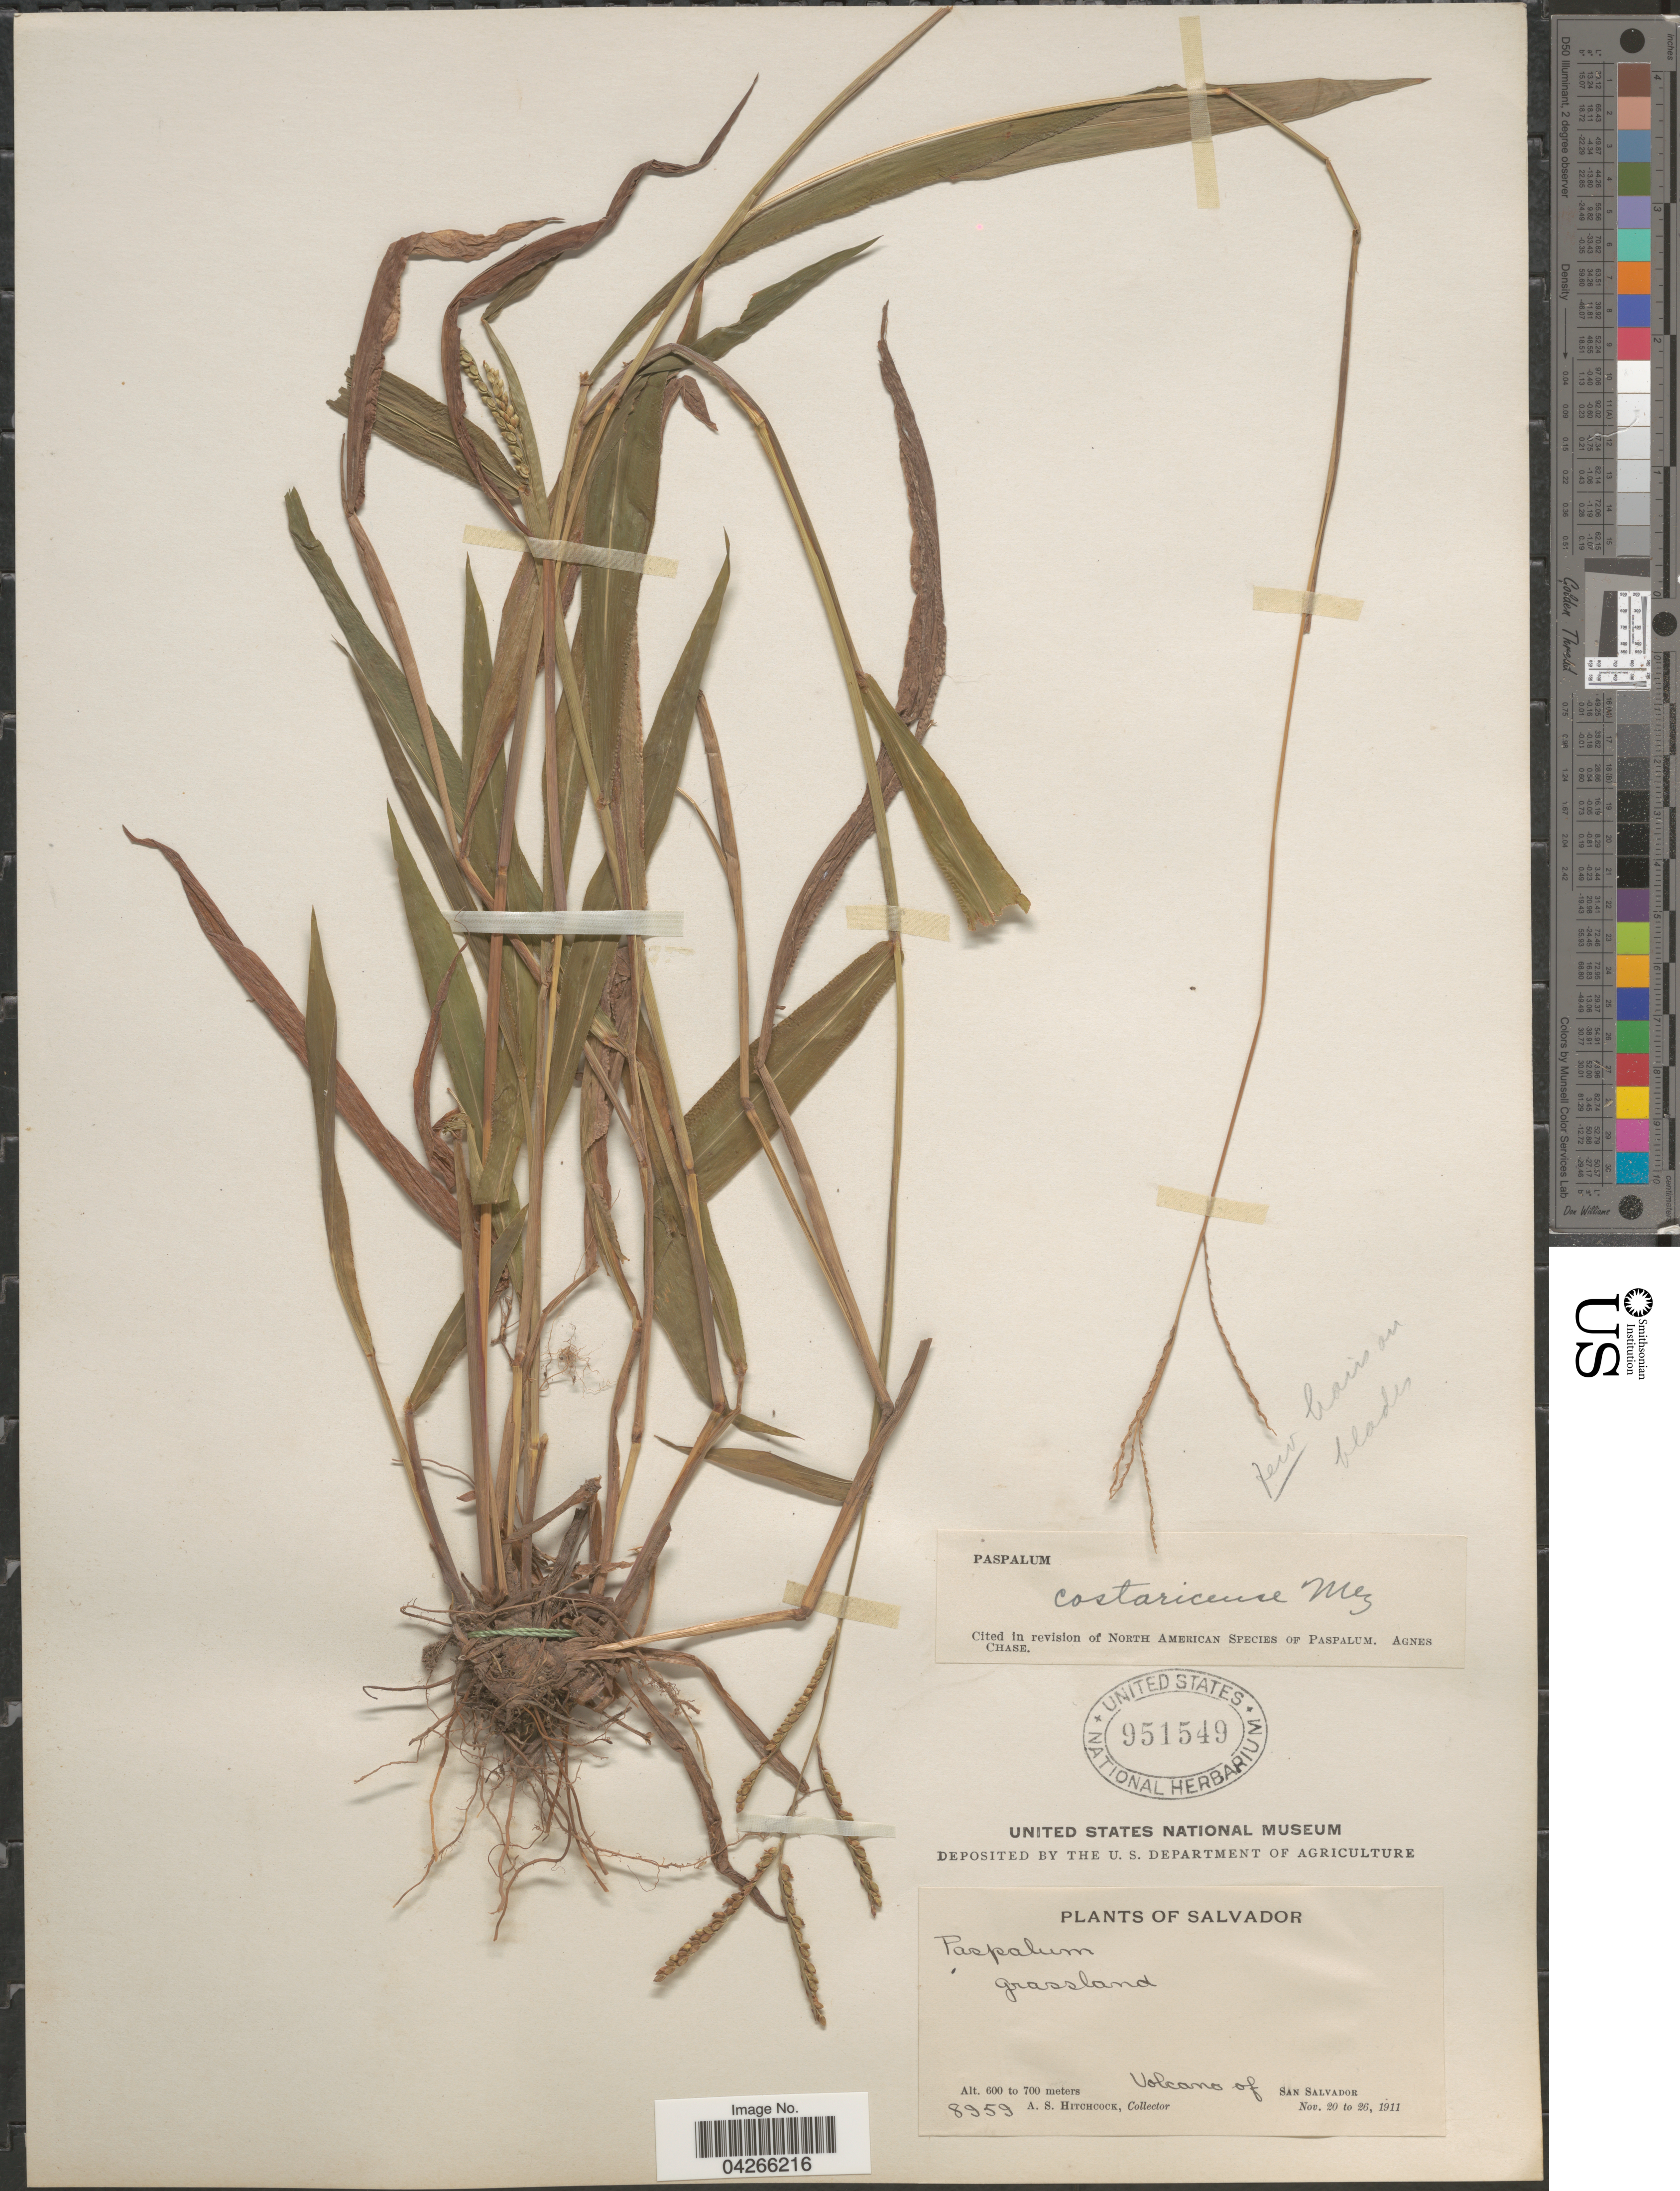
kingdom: Plantae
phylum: Tracheophyta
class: Liliopsida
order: Poales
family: Poaceae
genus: Paspalum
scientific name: Paspalum costaricense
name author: Mez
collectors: A. S. Hitchcock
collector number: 8959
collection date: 1911-11-20/1911-11-26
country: El Salvador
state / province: San Salvador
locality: Grassland. Volcano of San Salvador.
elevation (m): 600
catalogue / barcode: US 951549